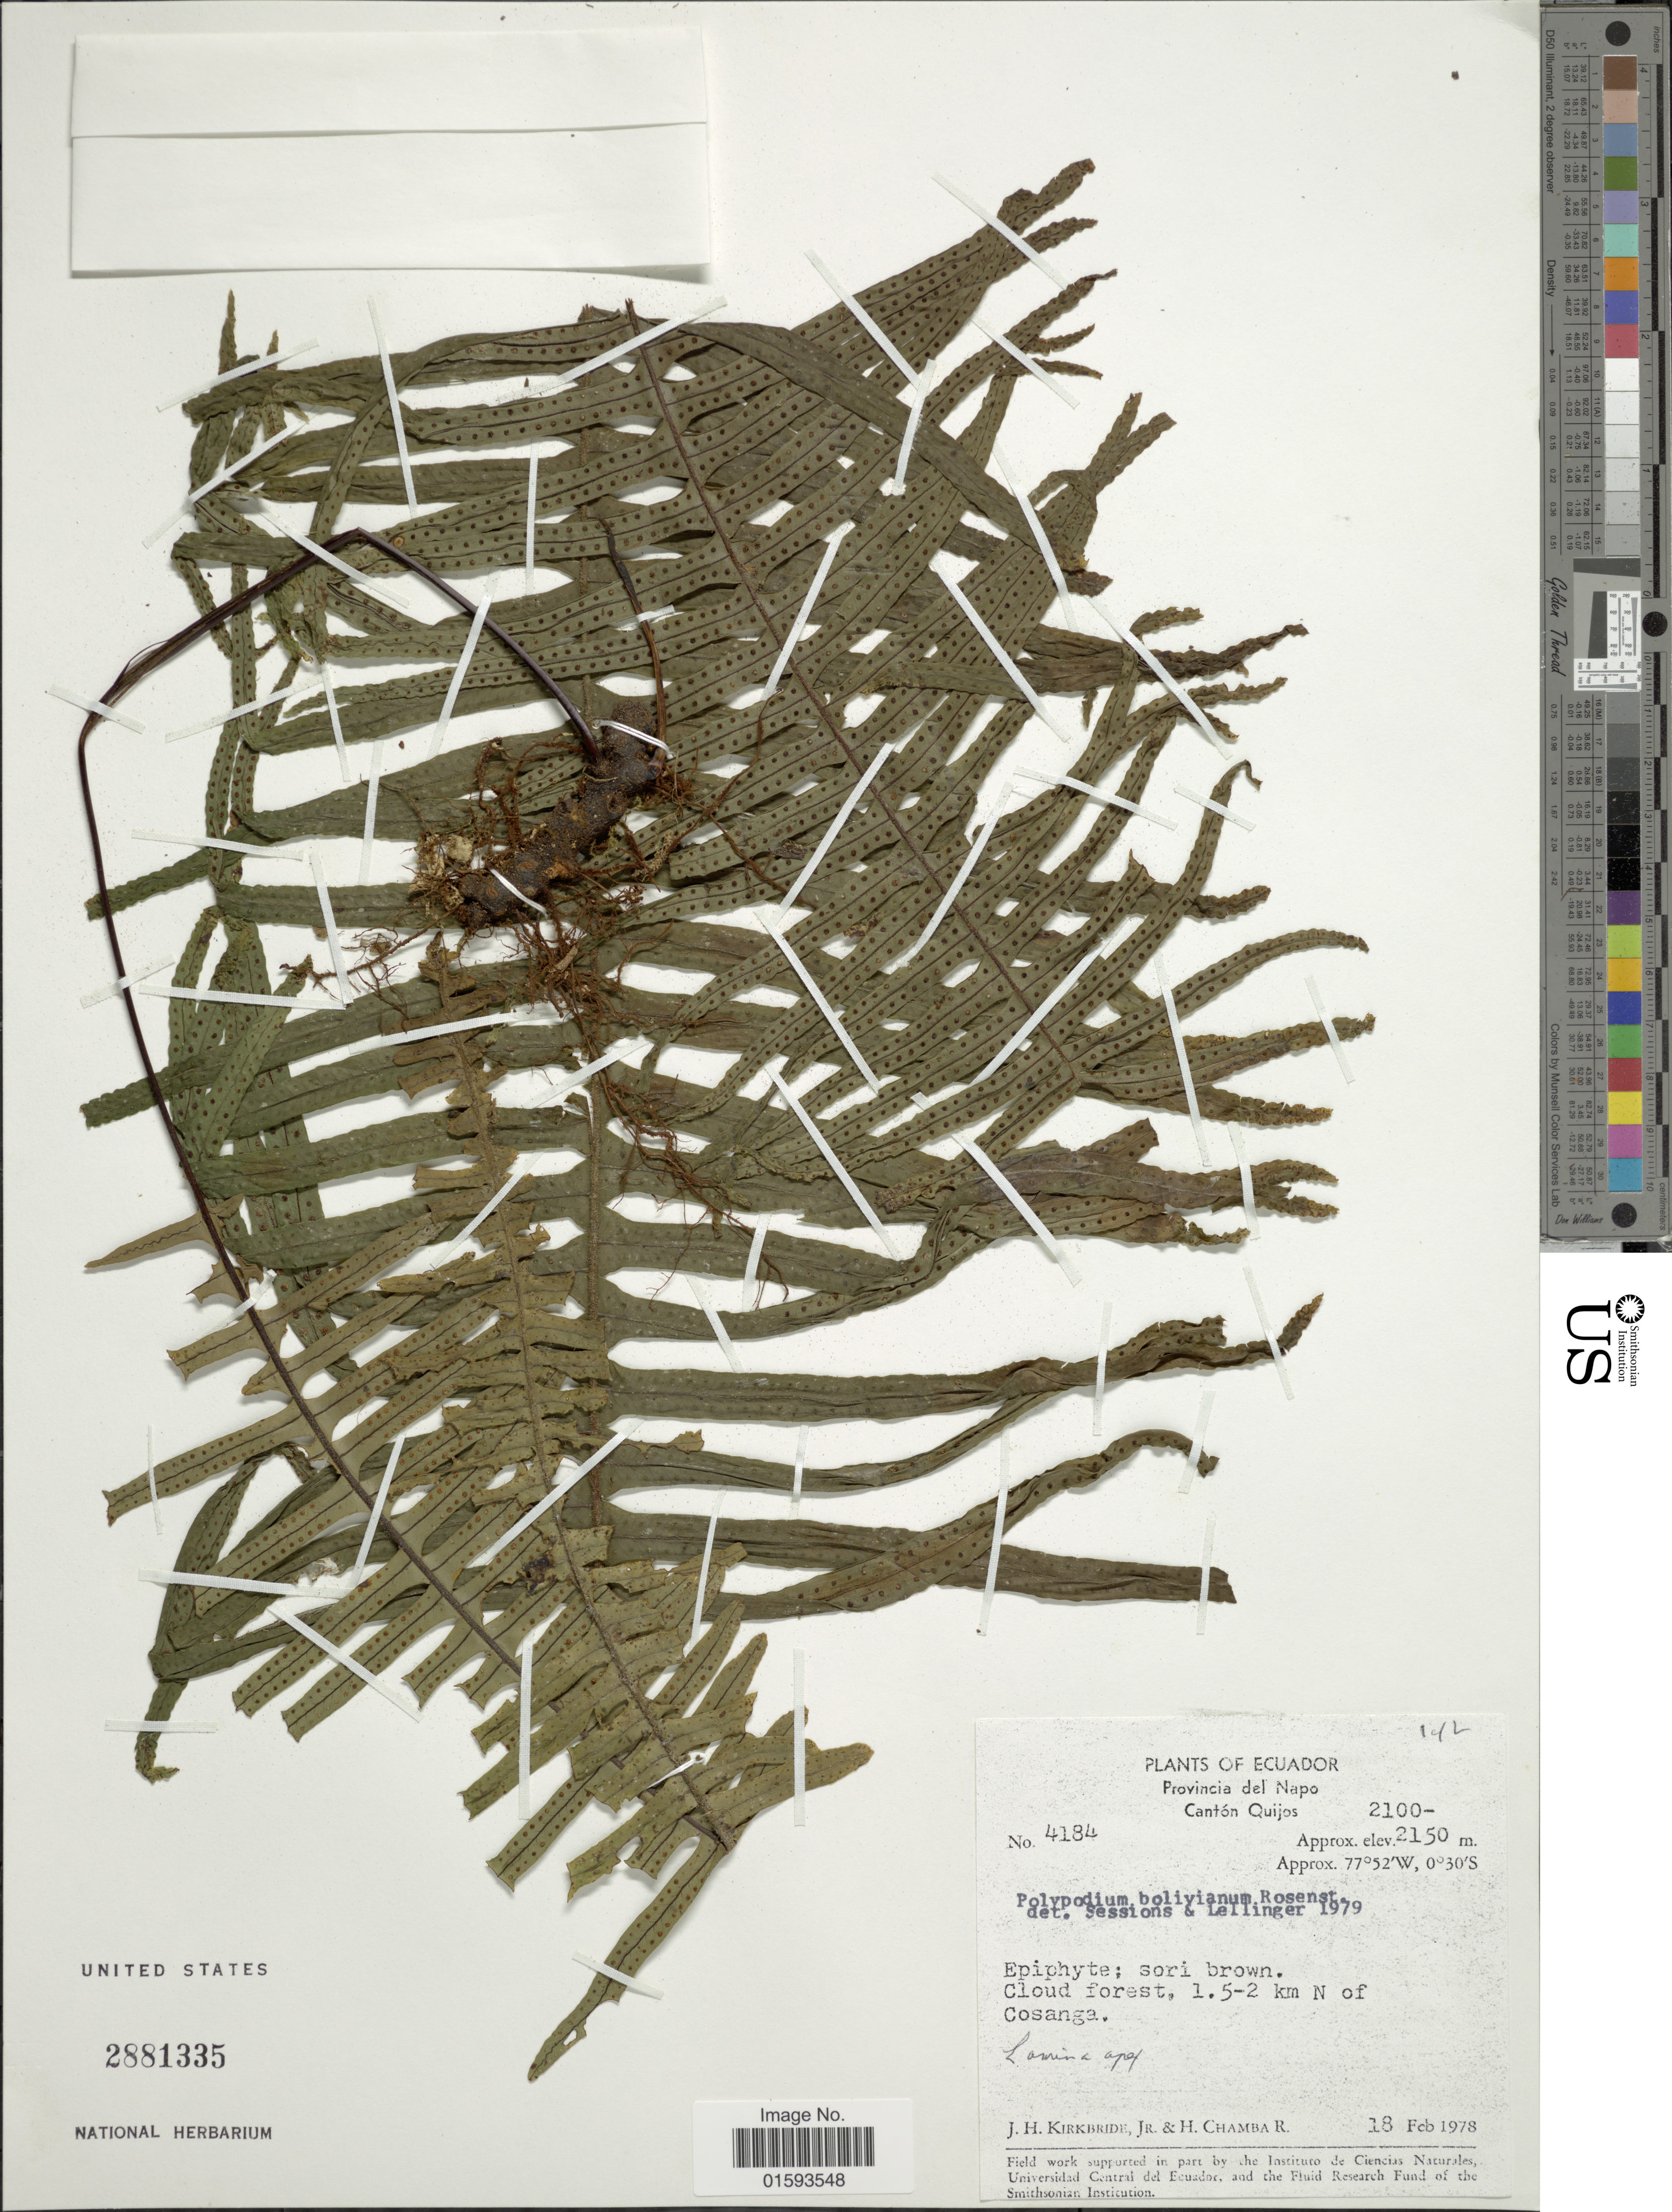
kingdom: Plantae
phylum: Tracheophyta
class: Polypodiopsida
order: Polypodiales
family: Polypodiaceae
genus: Pecluma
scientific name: Pecluma divaricata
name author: (E. Fourn.) Mickel & Beitel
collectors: J. H. Kirkbride & H. Chamba-R.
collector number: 4184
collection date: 1978-02-18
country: Ecuador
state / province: Napo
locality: Canton Quijos, Epiphyte; sori brown, Cloud forest, 1. 5 - 2 km N of Cosanga, Lawina Apay [interpreted]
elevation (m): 2100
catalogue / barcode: US 2881335